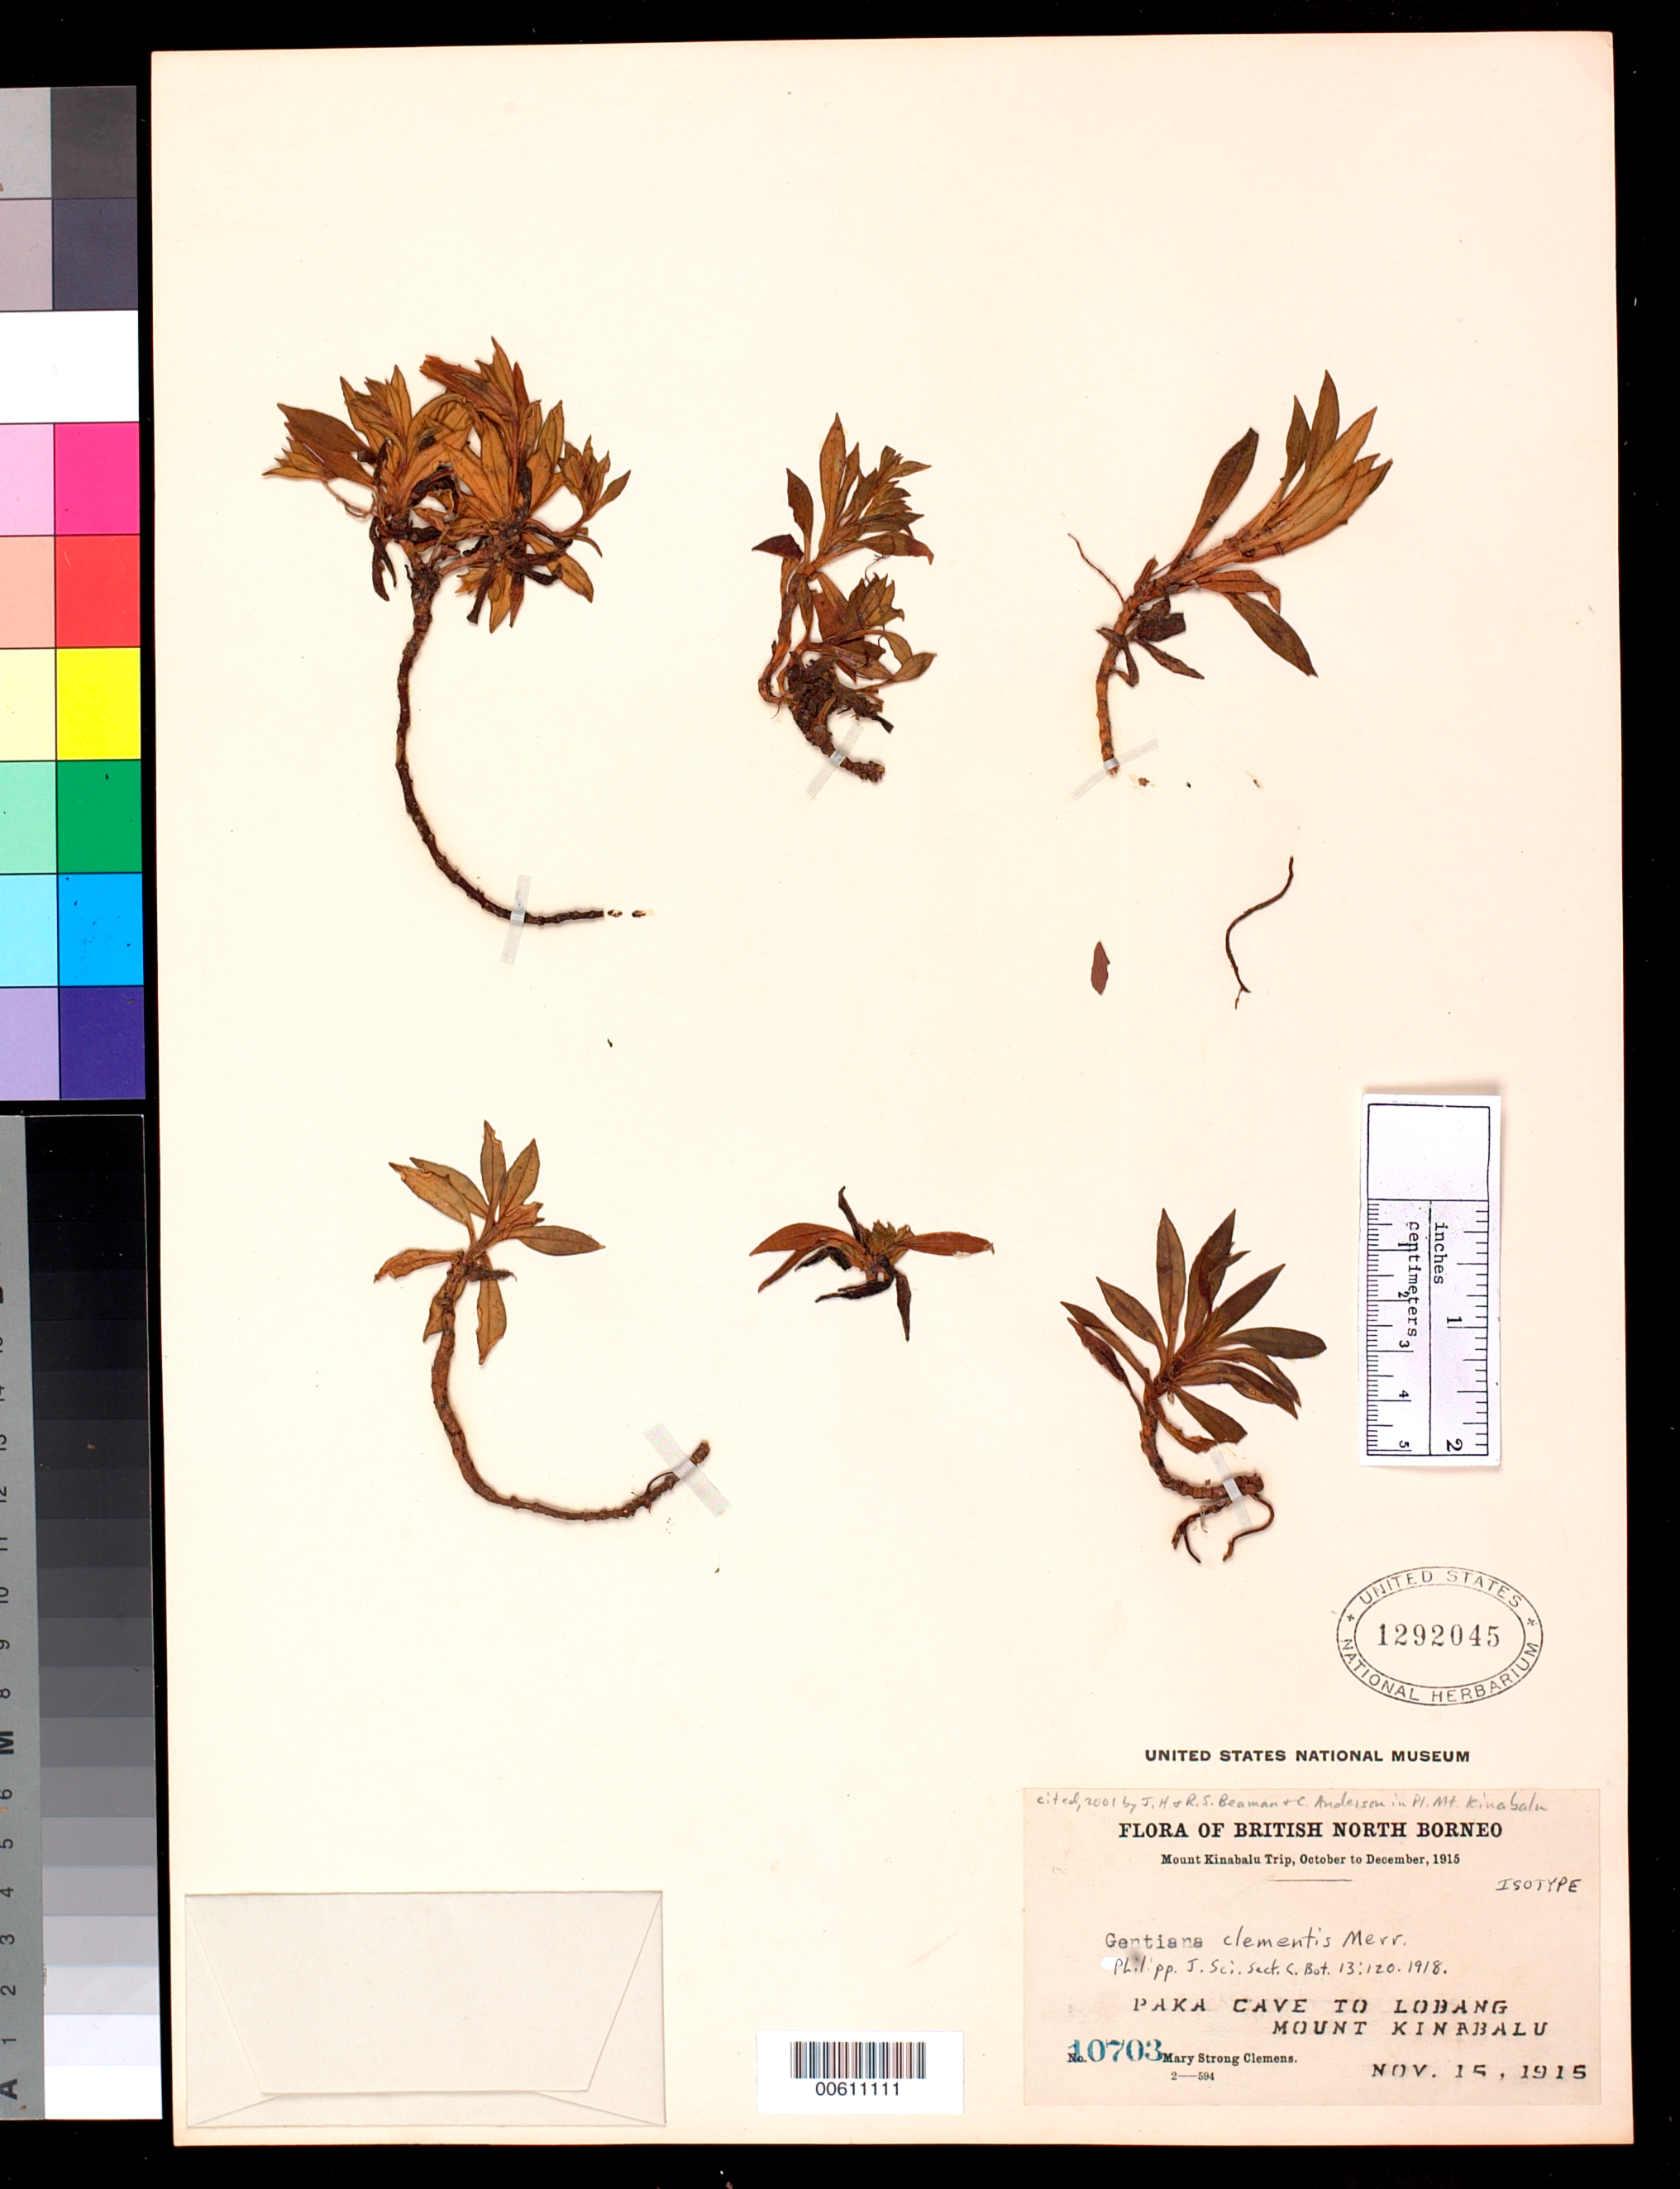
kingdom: Plantae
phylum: Tracheophyta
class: Magnoliopsida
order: Gentianales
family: Gentianaceae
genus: Gentiana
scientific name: Gentiana clementis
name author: Merr.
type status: Isotype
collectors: M. S. Clemens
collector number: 10703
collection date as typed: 15 Nov 1915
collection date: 1915-11-15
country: Malaysia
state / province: Sabah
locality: Mt. Kinabalu, Paka Cave to Lobang.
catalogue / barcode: US 1292045